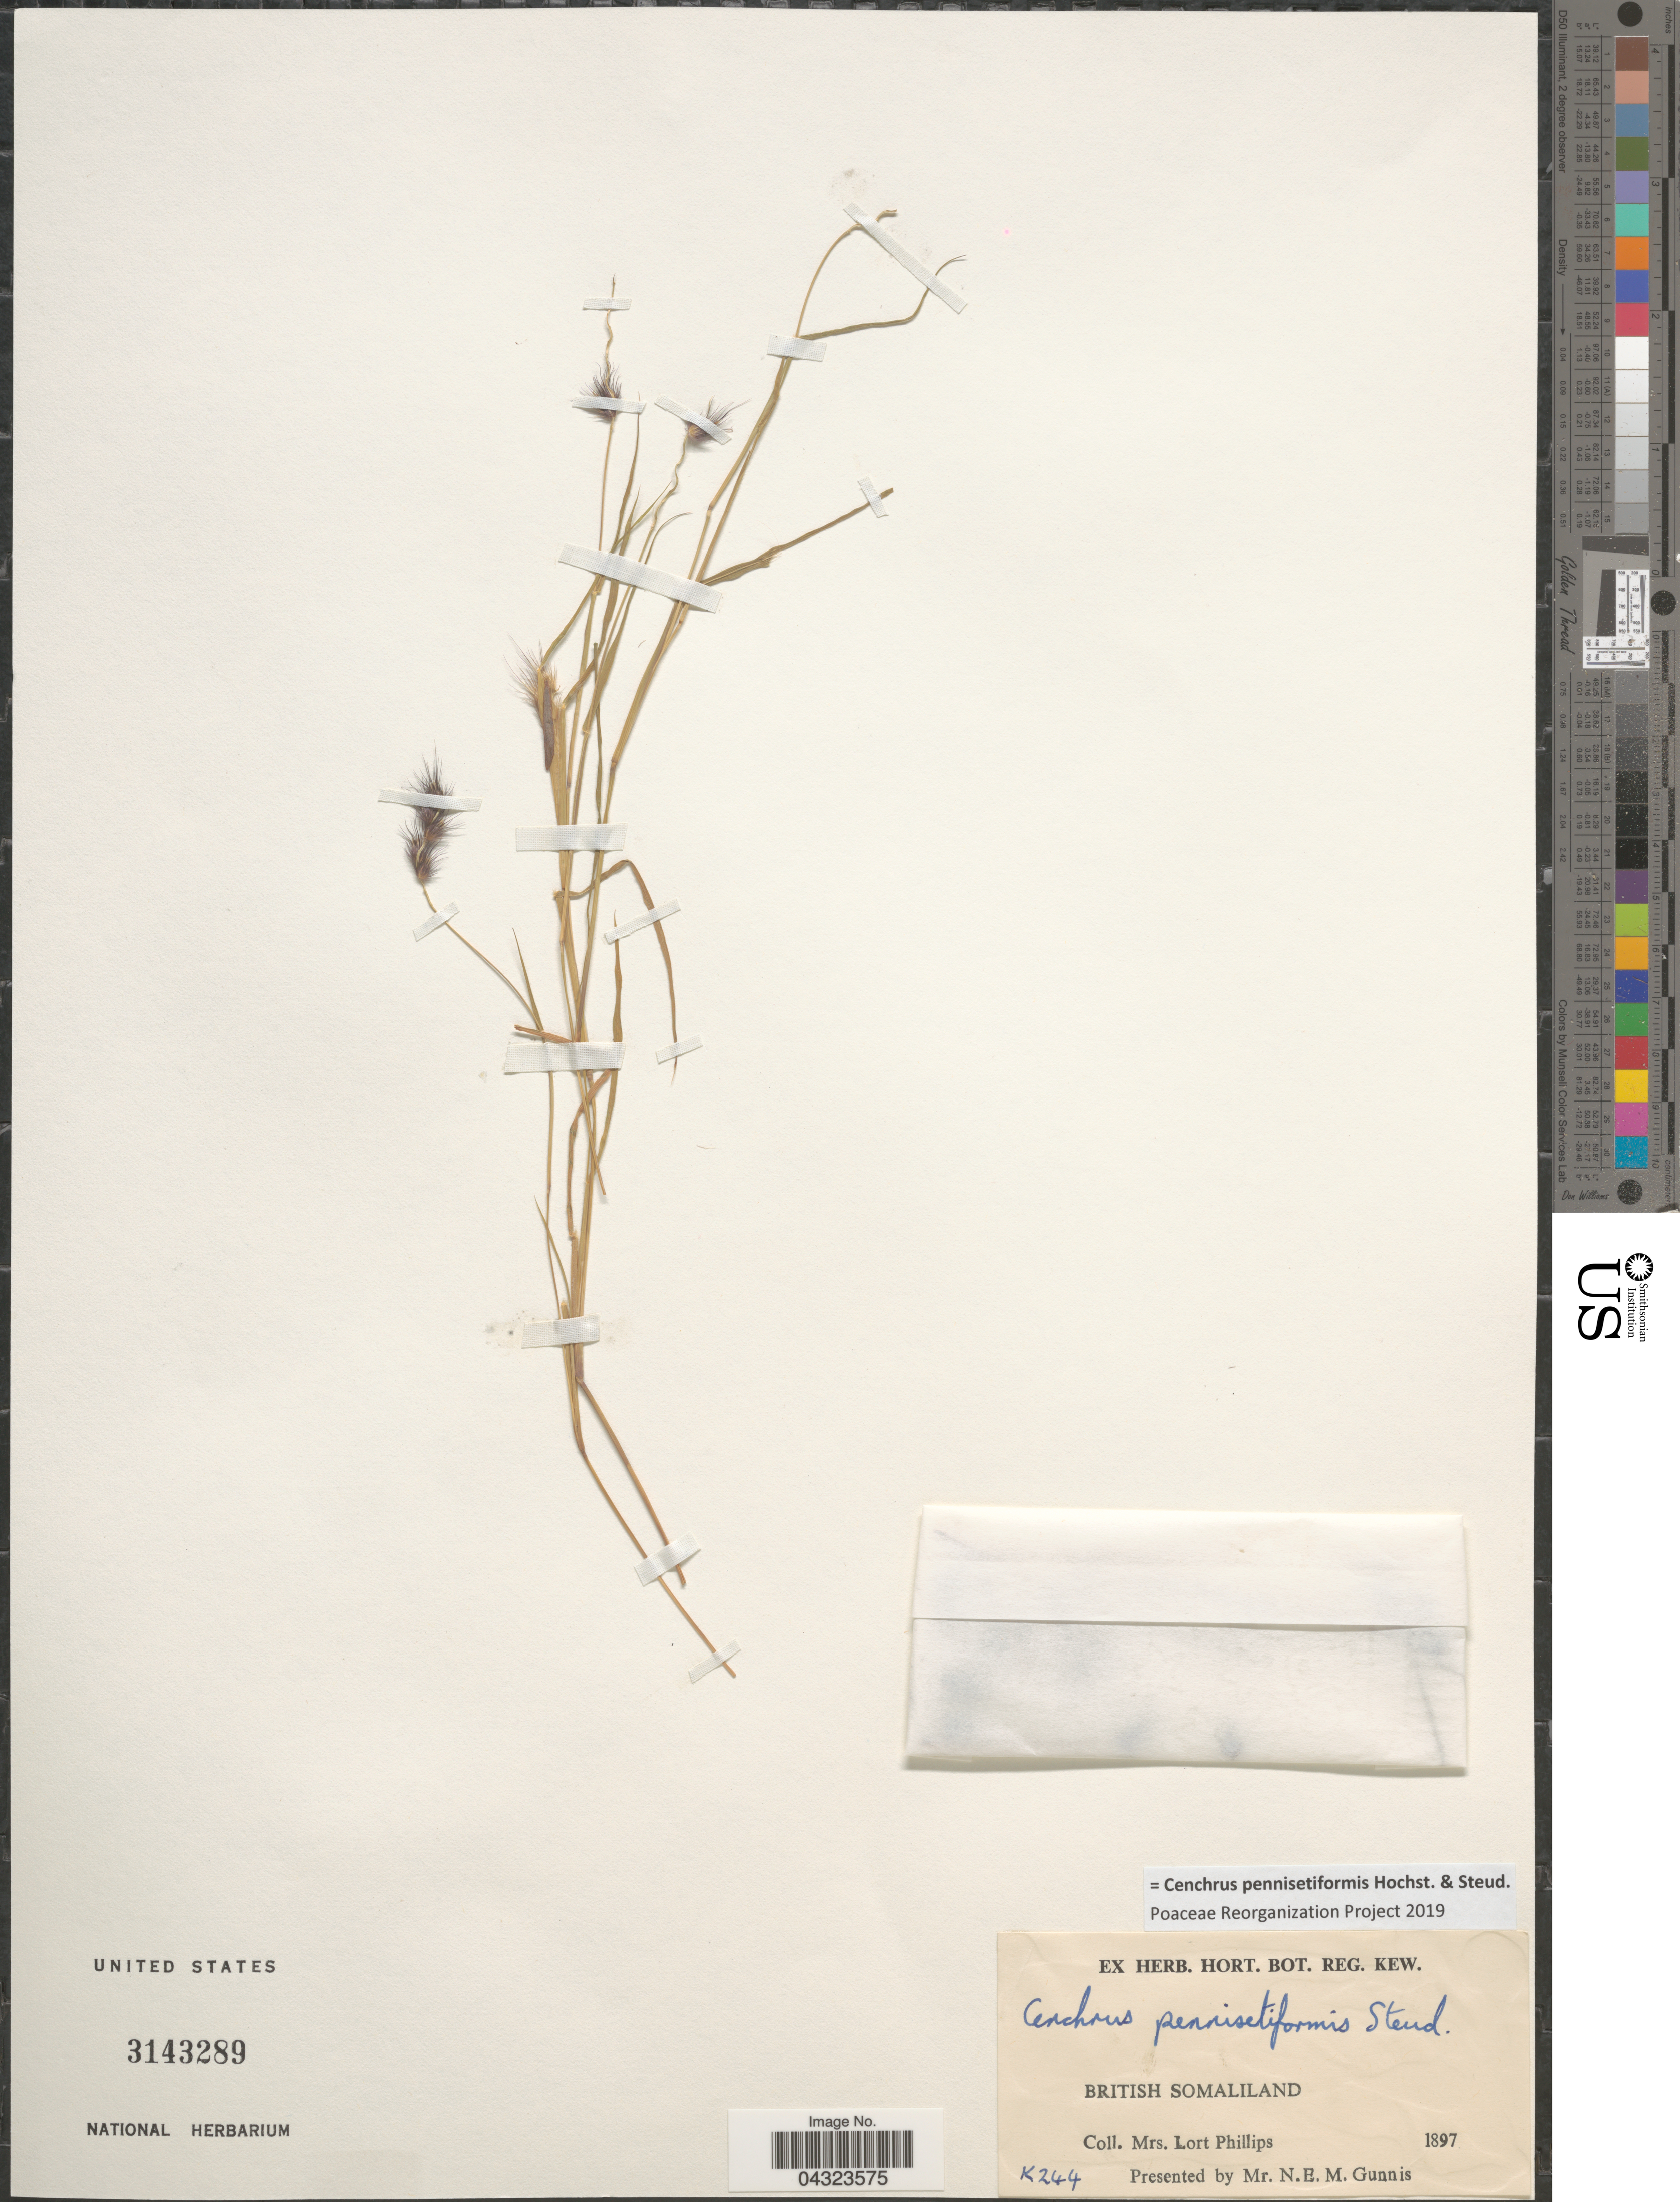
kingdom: Plantae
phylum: Tracheophyta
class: Liliopsida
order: Poales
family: Poaceae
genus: Cenchrus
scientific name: Cenchrus pennisetiformis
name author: Hochst. & Steud. ex Steud.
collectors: L. Phillips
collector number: K244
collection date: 1897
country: Somalia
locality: British Somaliland.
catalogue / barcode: US 3143289